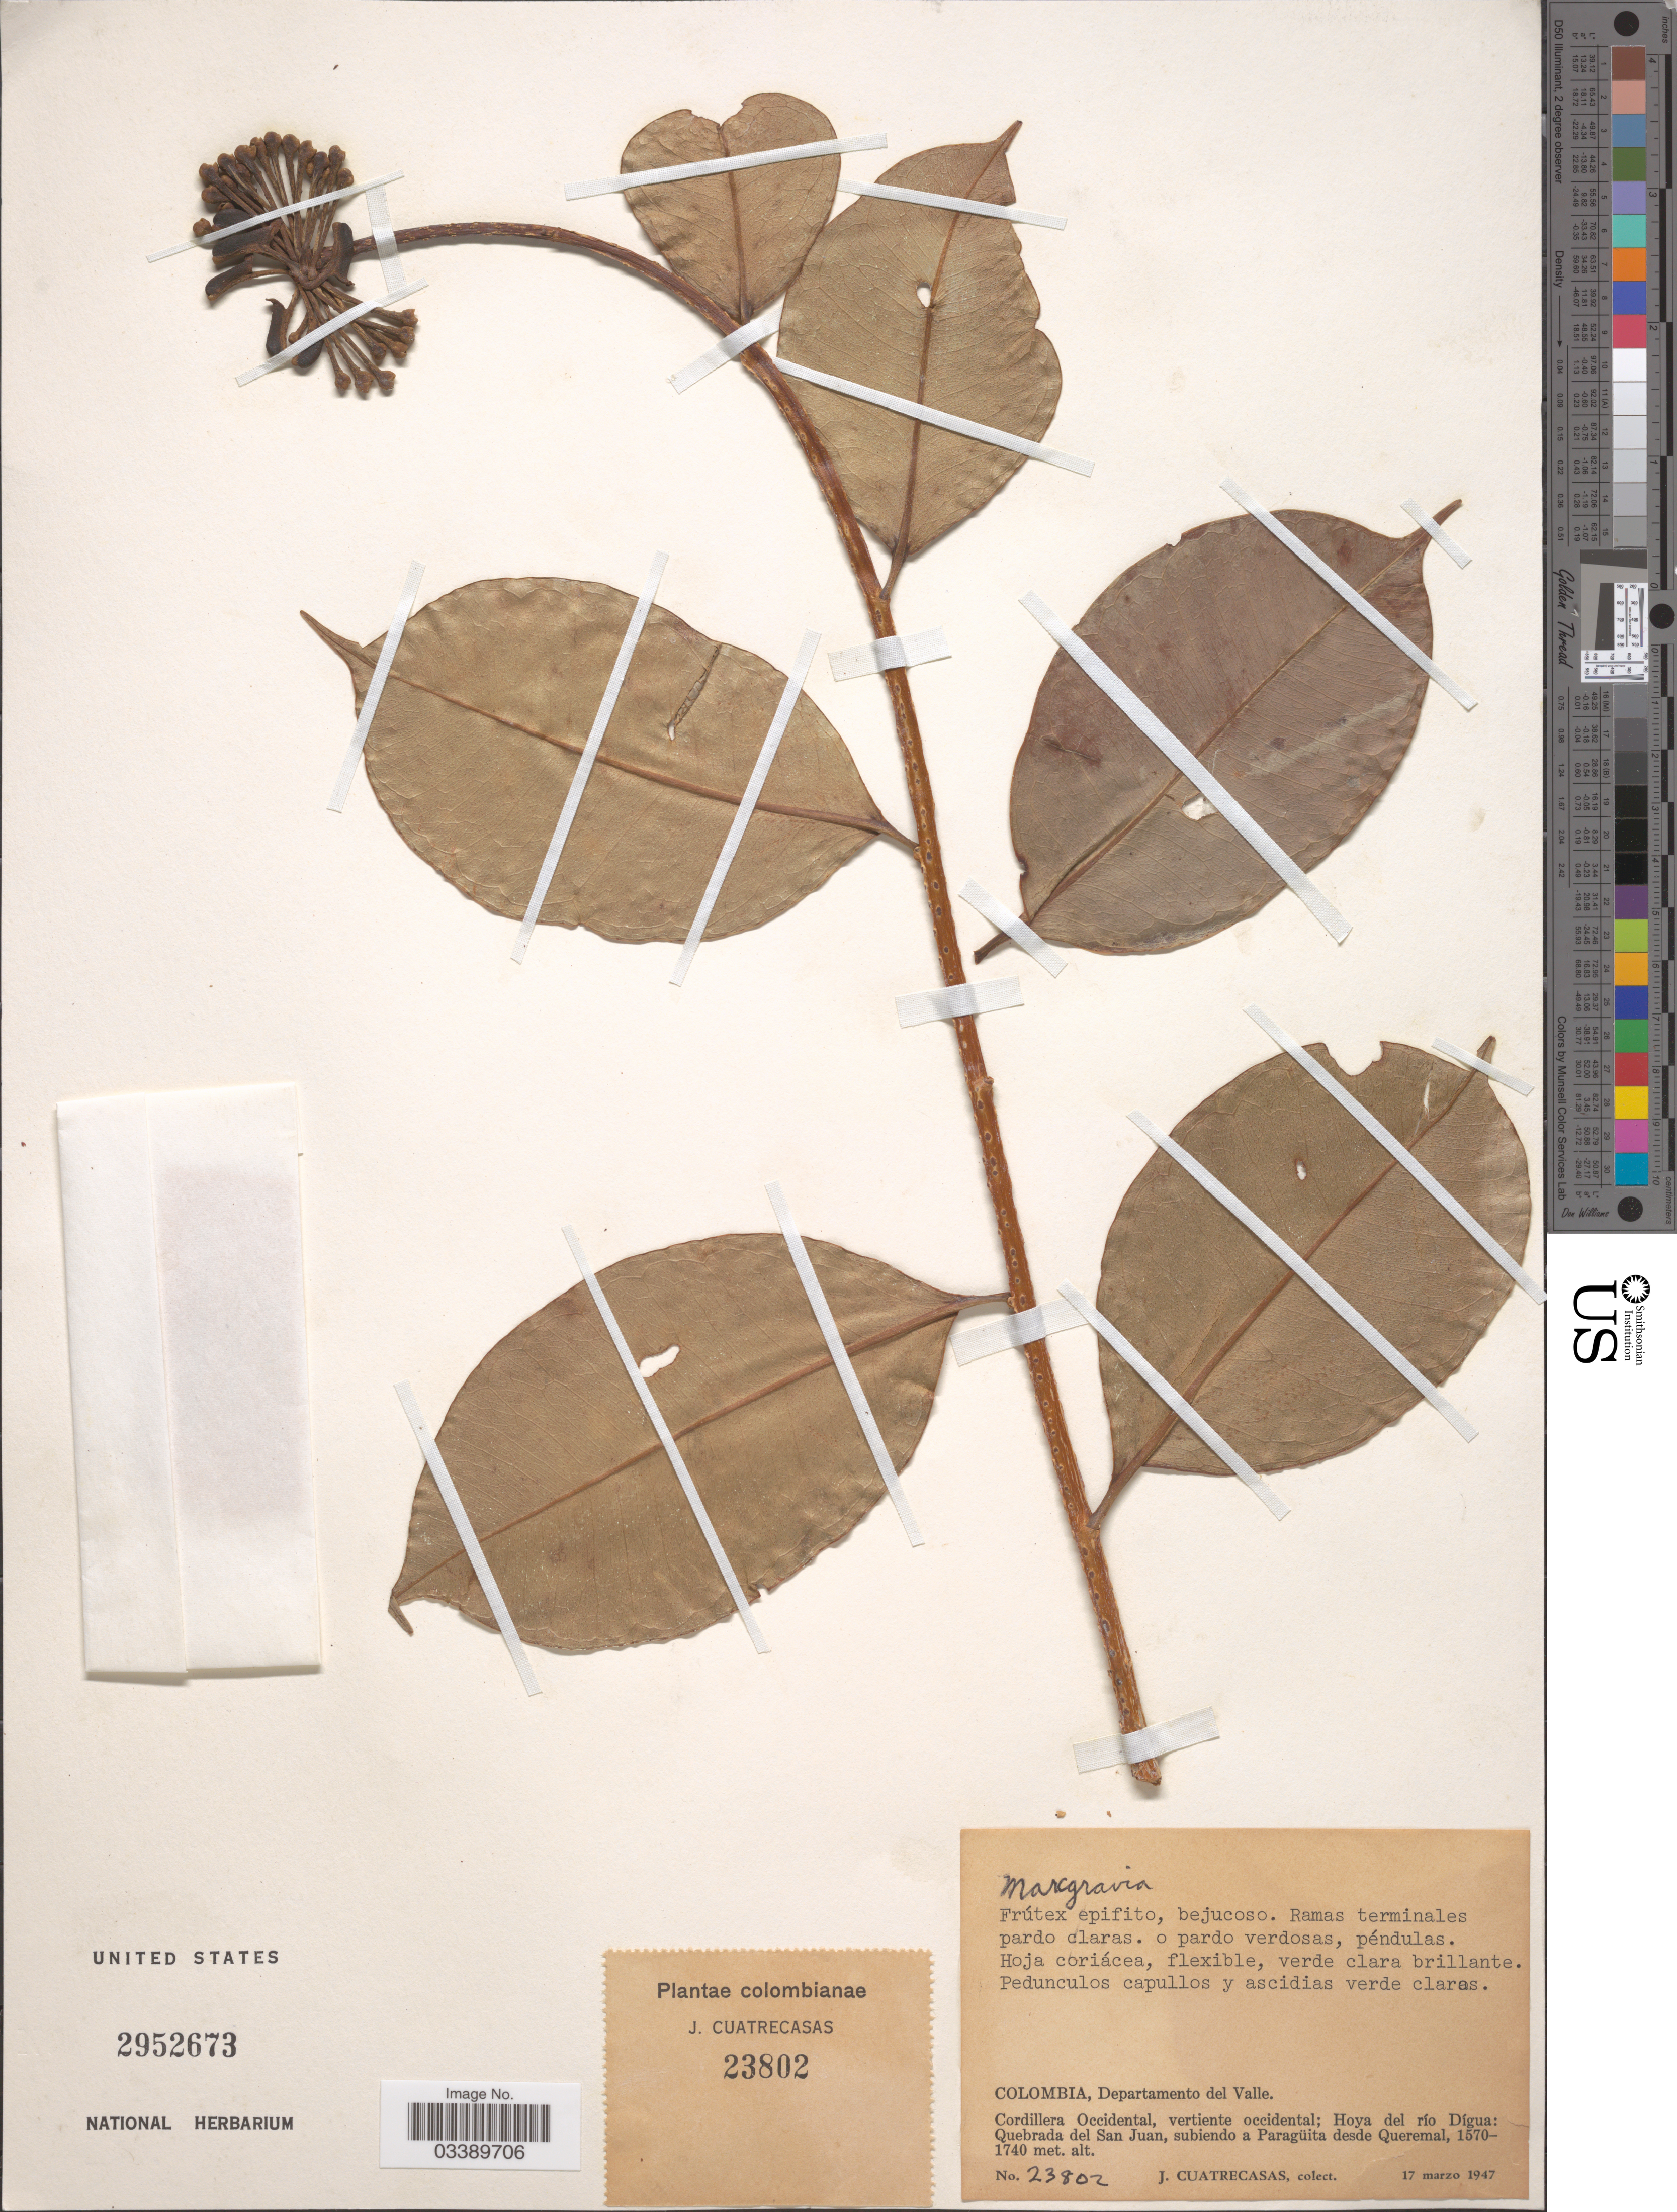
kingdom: Plantae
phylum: Tracheophyta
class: Magnoliopsida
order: Ericales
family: Marcgraviaceae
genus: Marcgravia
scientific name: Marcgravia sp.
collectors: J. Cuatrecasas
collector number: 23802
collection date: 1947-03-17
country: Colombia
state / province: Valle del Cauca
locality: Departamento del Valle. Cordillera Occidental, vertiente occidental; Hoya del río Dígua: Quebrada del San Juan, subiendo a Paragüita desde Queremal.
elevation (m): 1570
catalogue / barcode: US 2952673